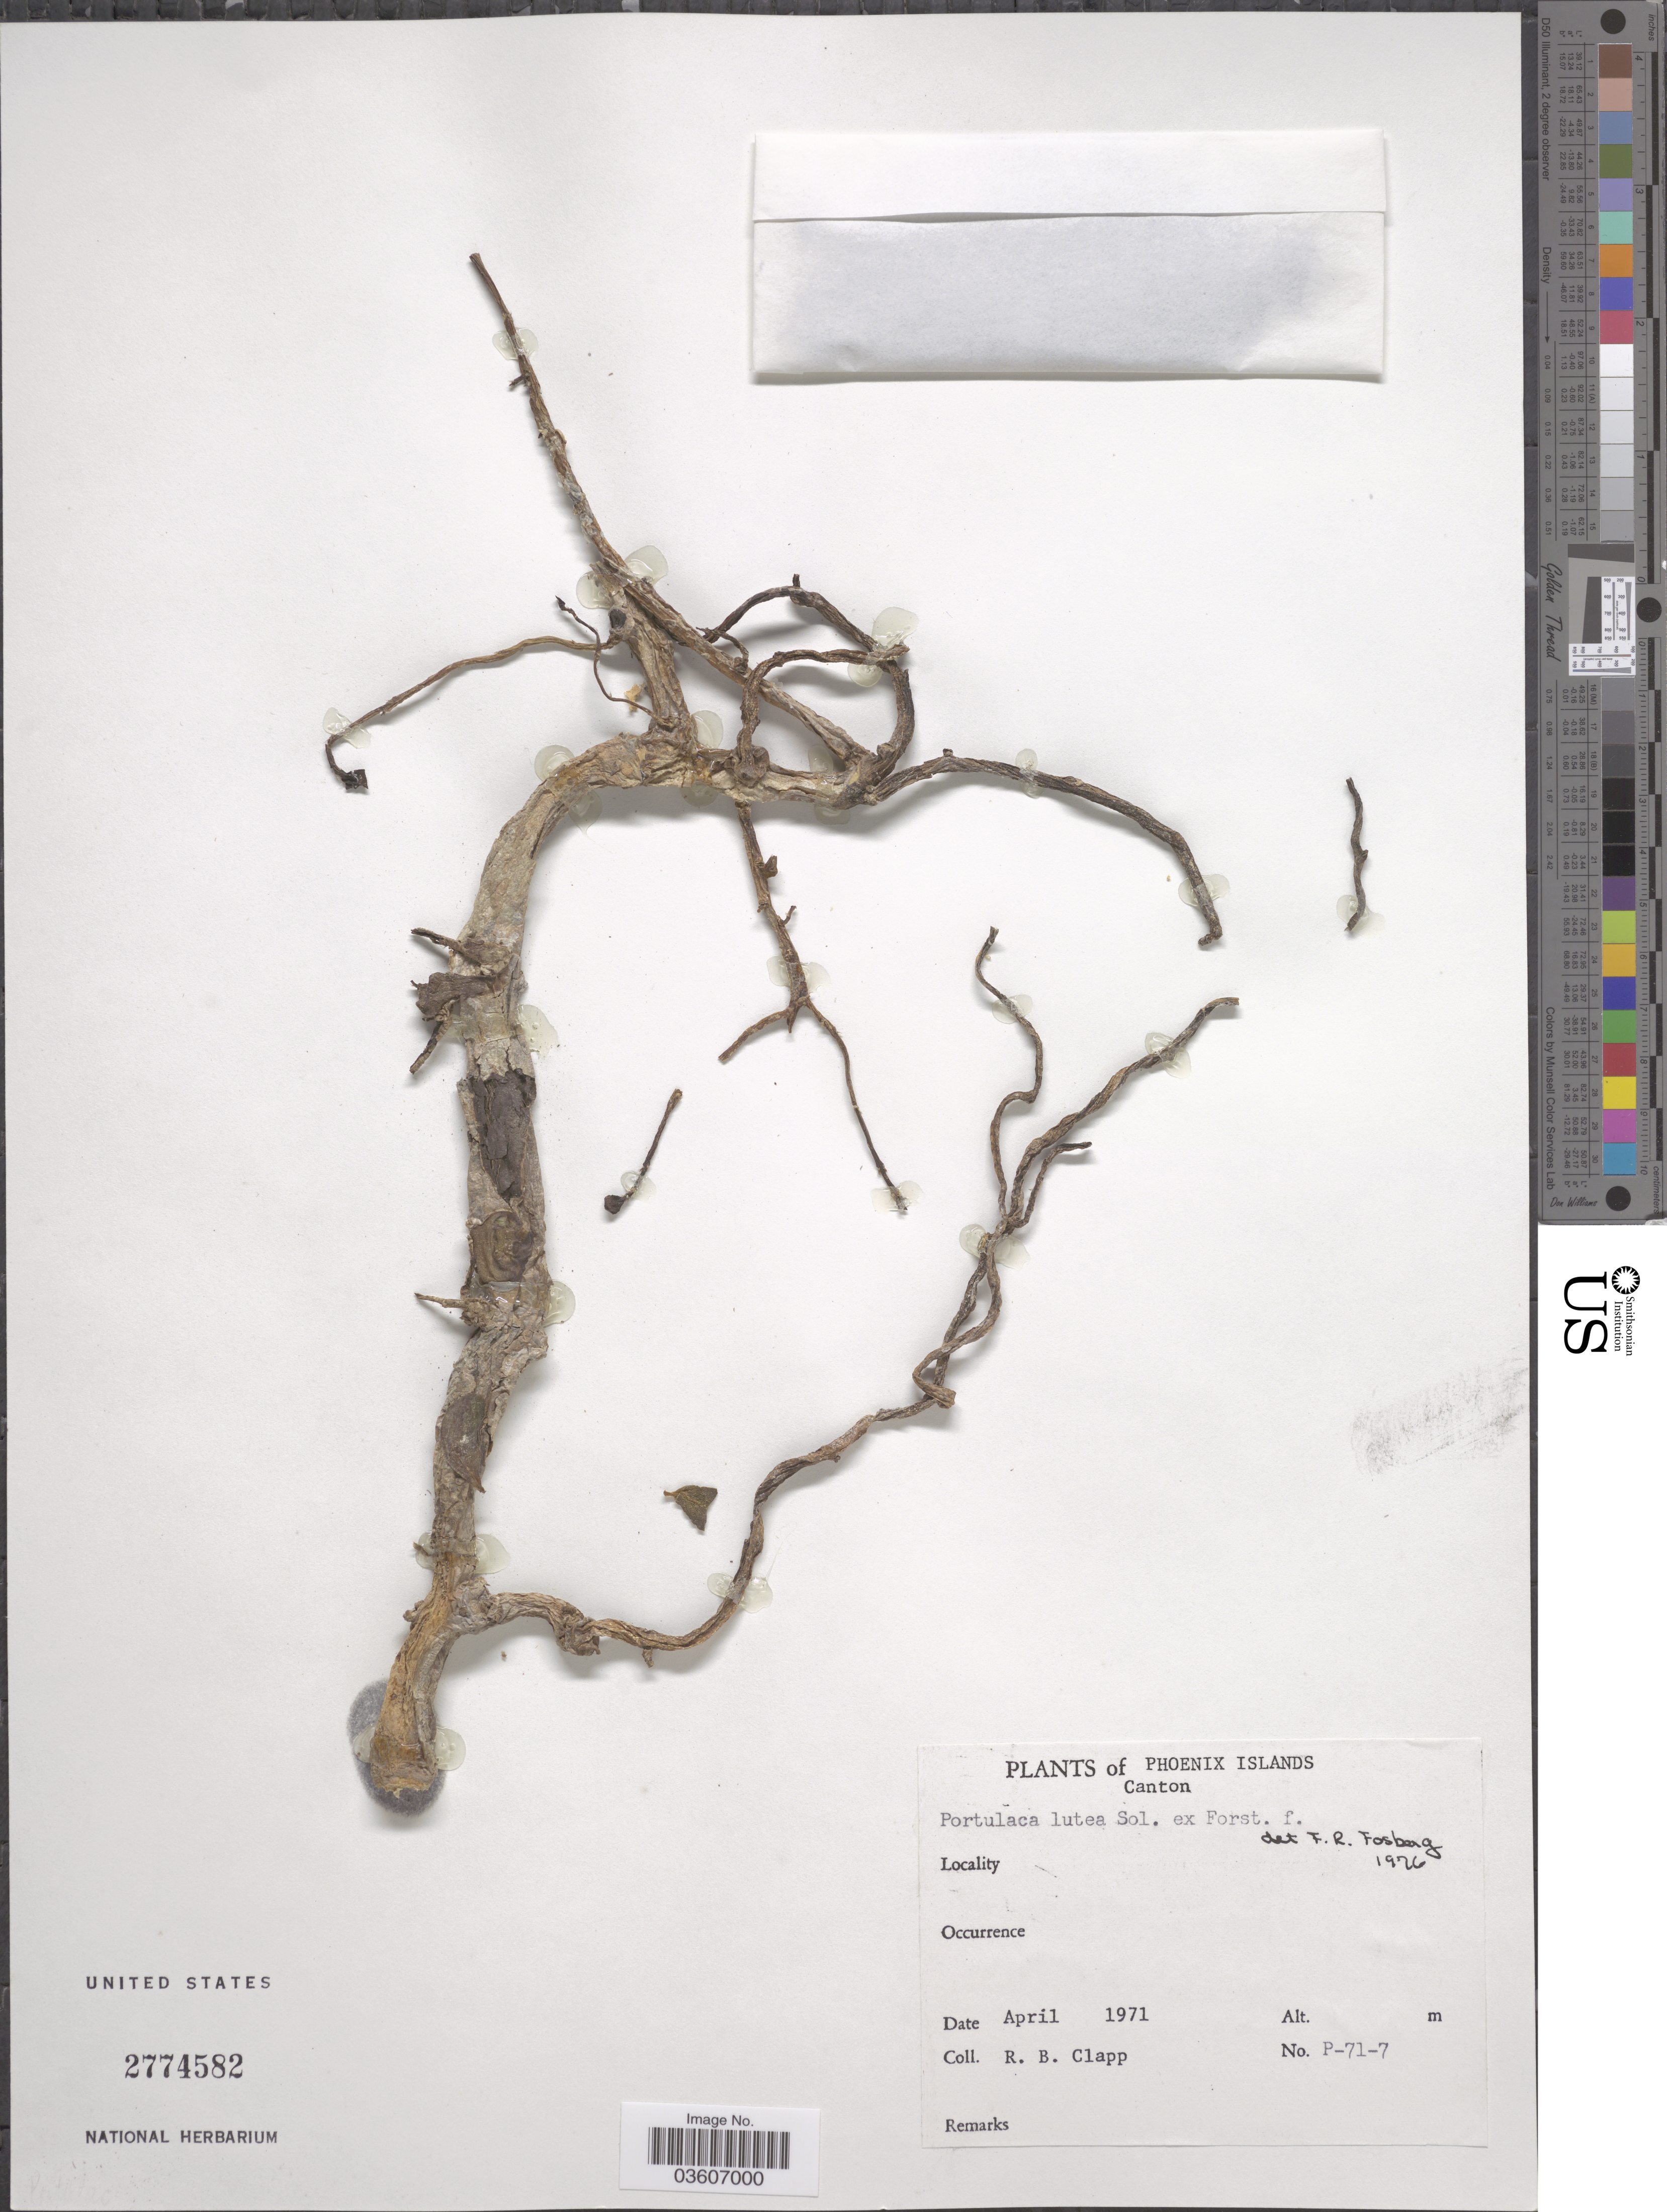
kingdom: Plantae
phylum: Tracheophyta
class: Magnoliopsida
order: Caryophyllales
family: Portulacaceae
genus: Portulaca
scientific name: Portulaca lutea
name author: Sol. ex G. Forst.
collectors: R. B. Clapp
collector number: P-71-7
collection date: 1971-04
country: Kiribati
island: Kanton [Canton] Atoll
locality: Phoenix Islands. Canton.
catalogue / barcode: US 2774582